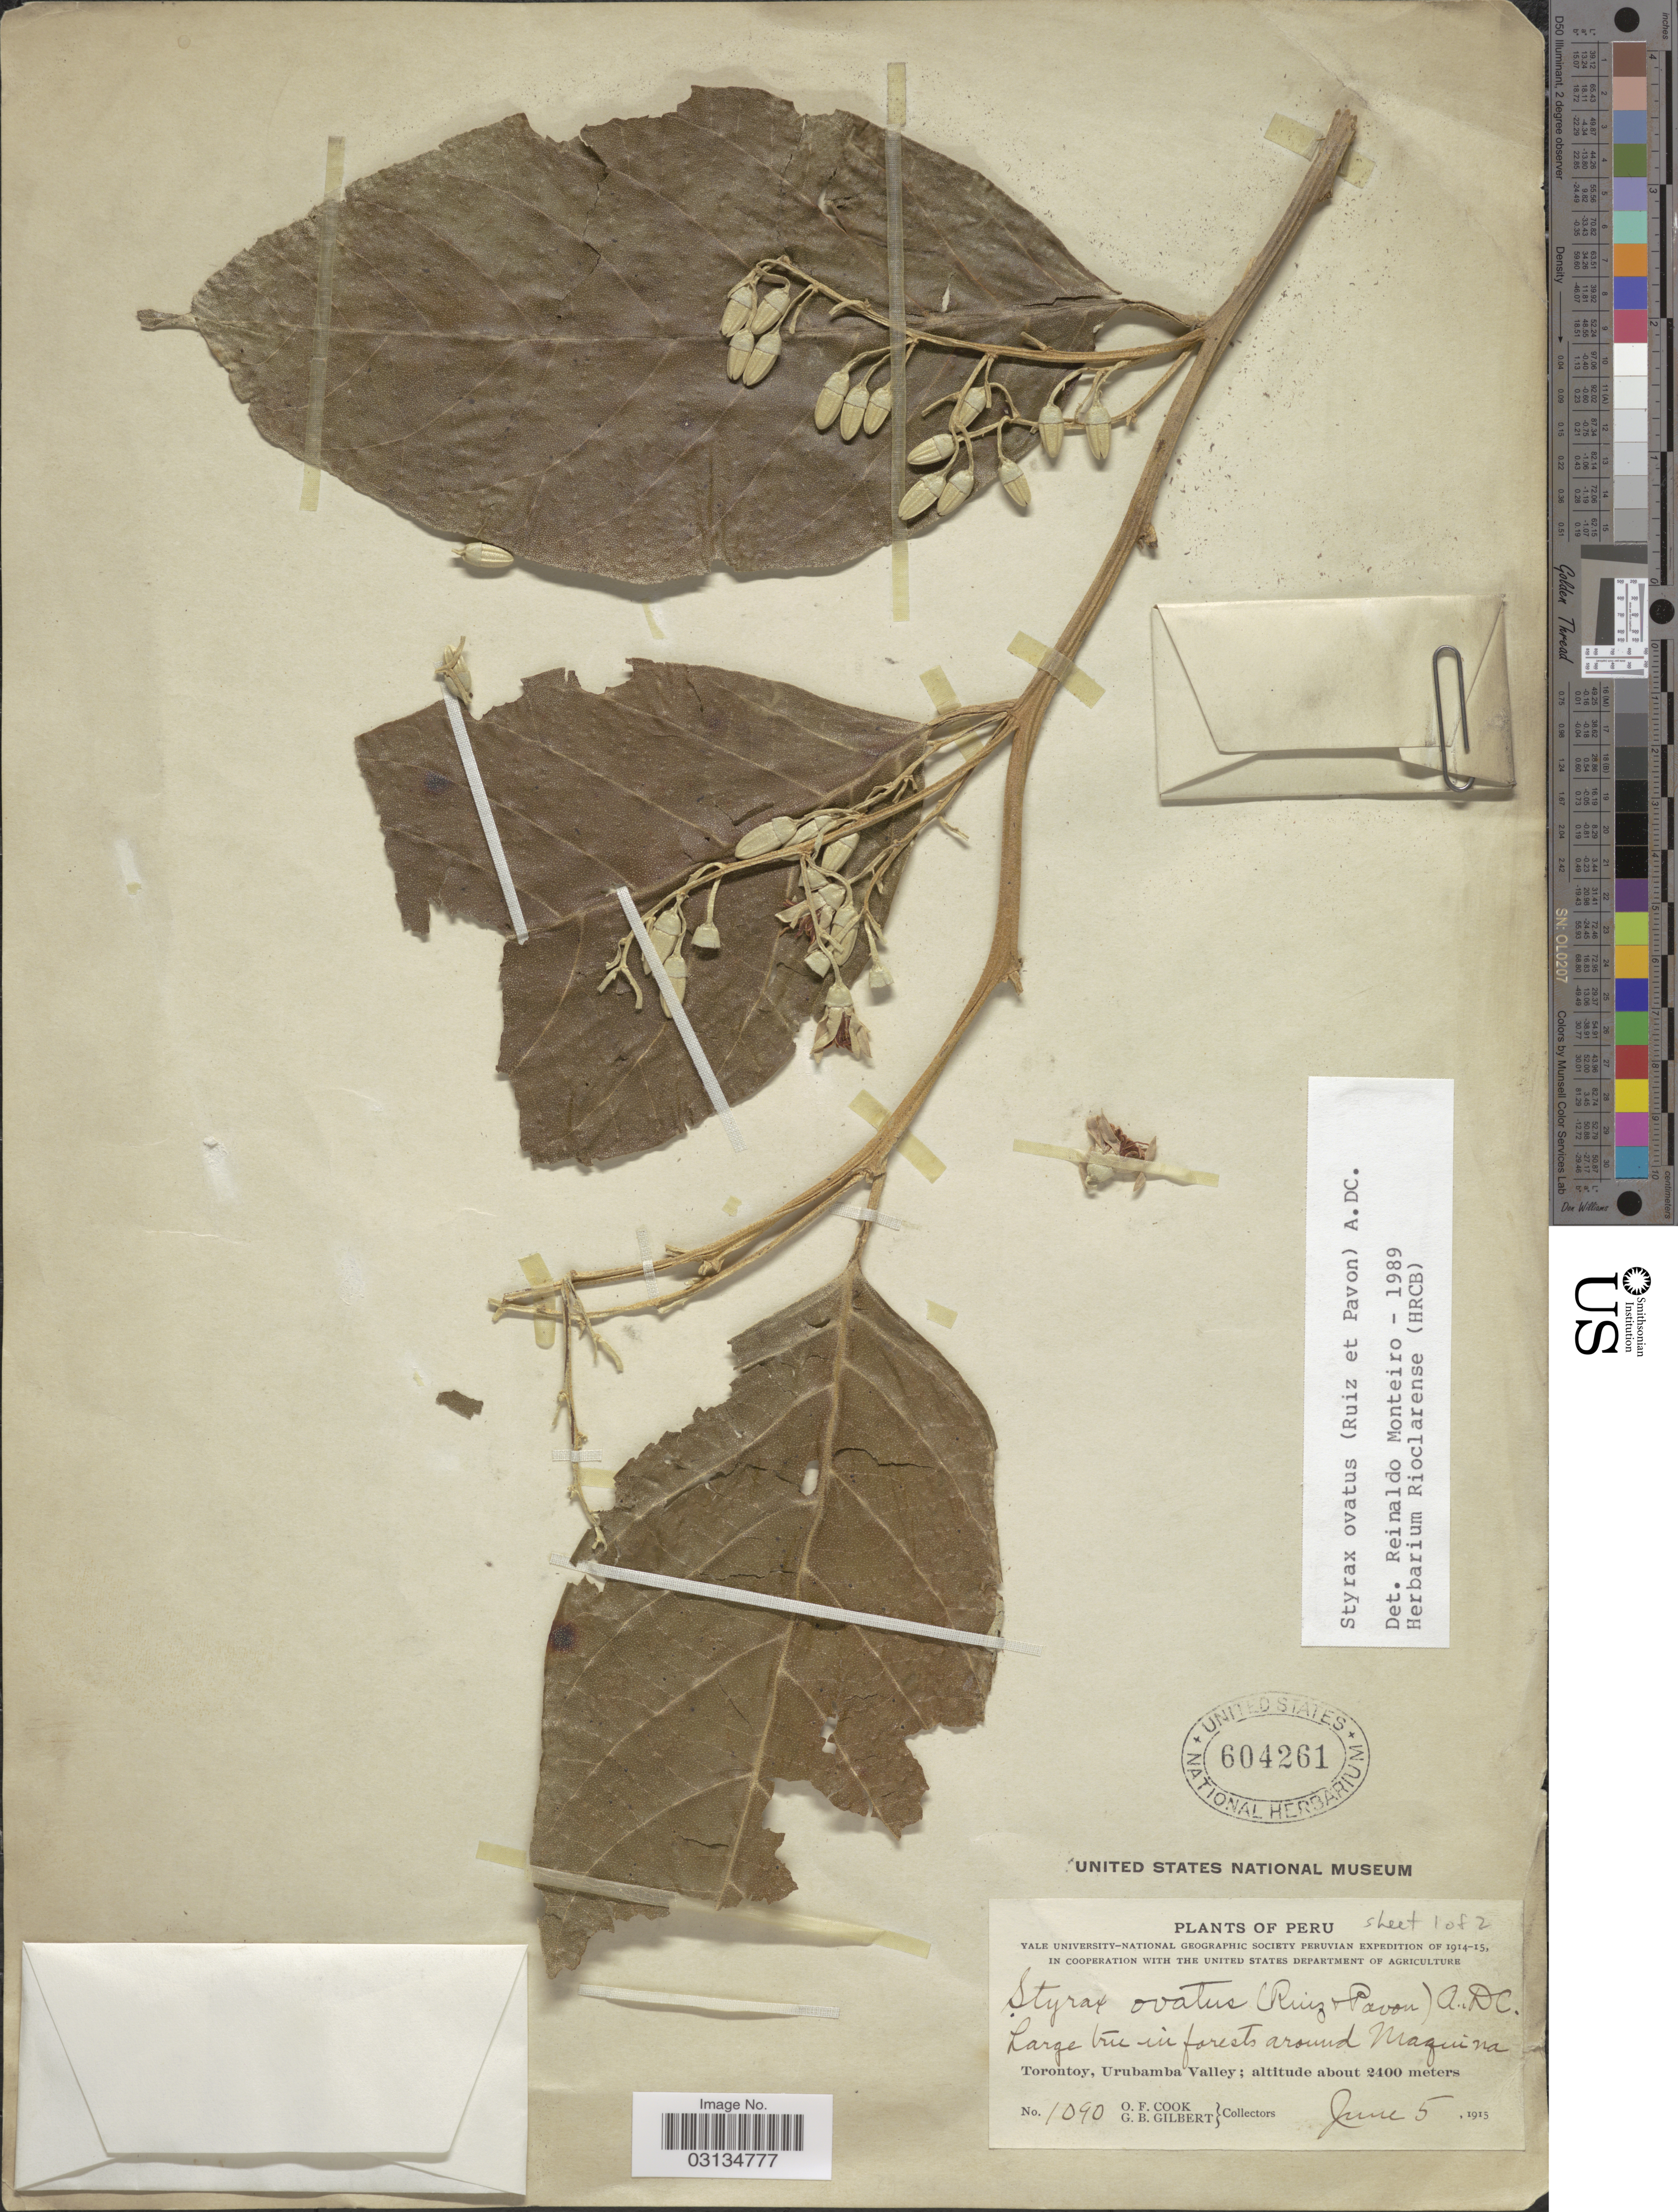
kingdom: Plantae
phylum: Tracheophyta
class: Magnoliopsida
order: Ericales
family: Styracaceae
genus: Styrax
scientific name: Styrax ovatus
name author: (Ruiz & Pav.) A. DC.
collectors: O. F. Cook & G. B. Gilbert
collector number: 1090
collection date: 1915-06-05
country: Peru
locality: Large tree in forests around Maguina, Torontoy, Urubamba Valley.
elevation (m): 2400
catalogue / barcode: US 604261